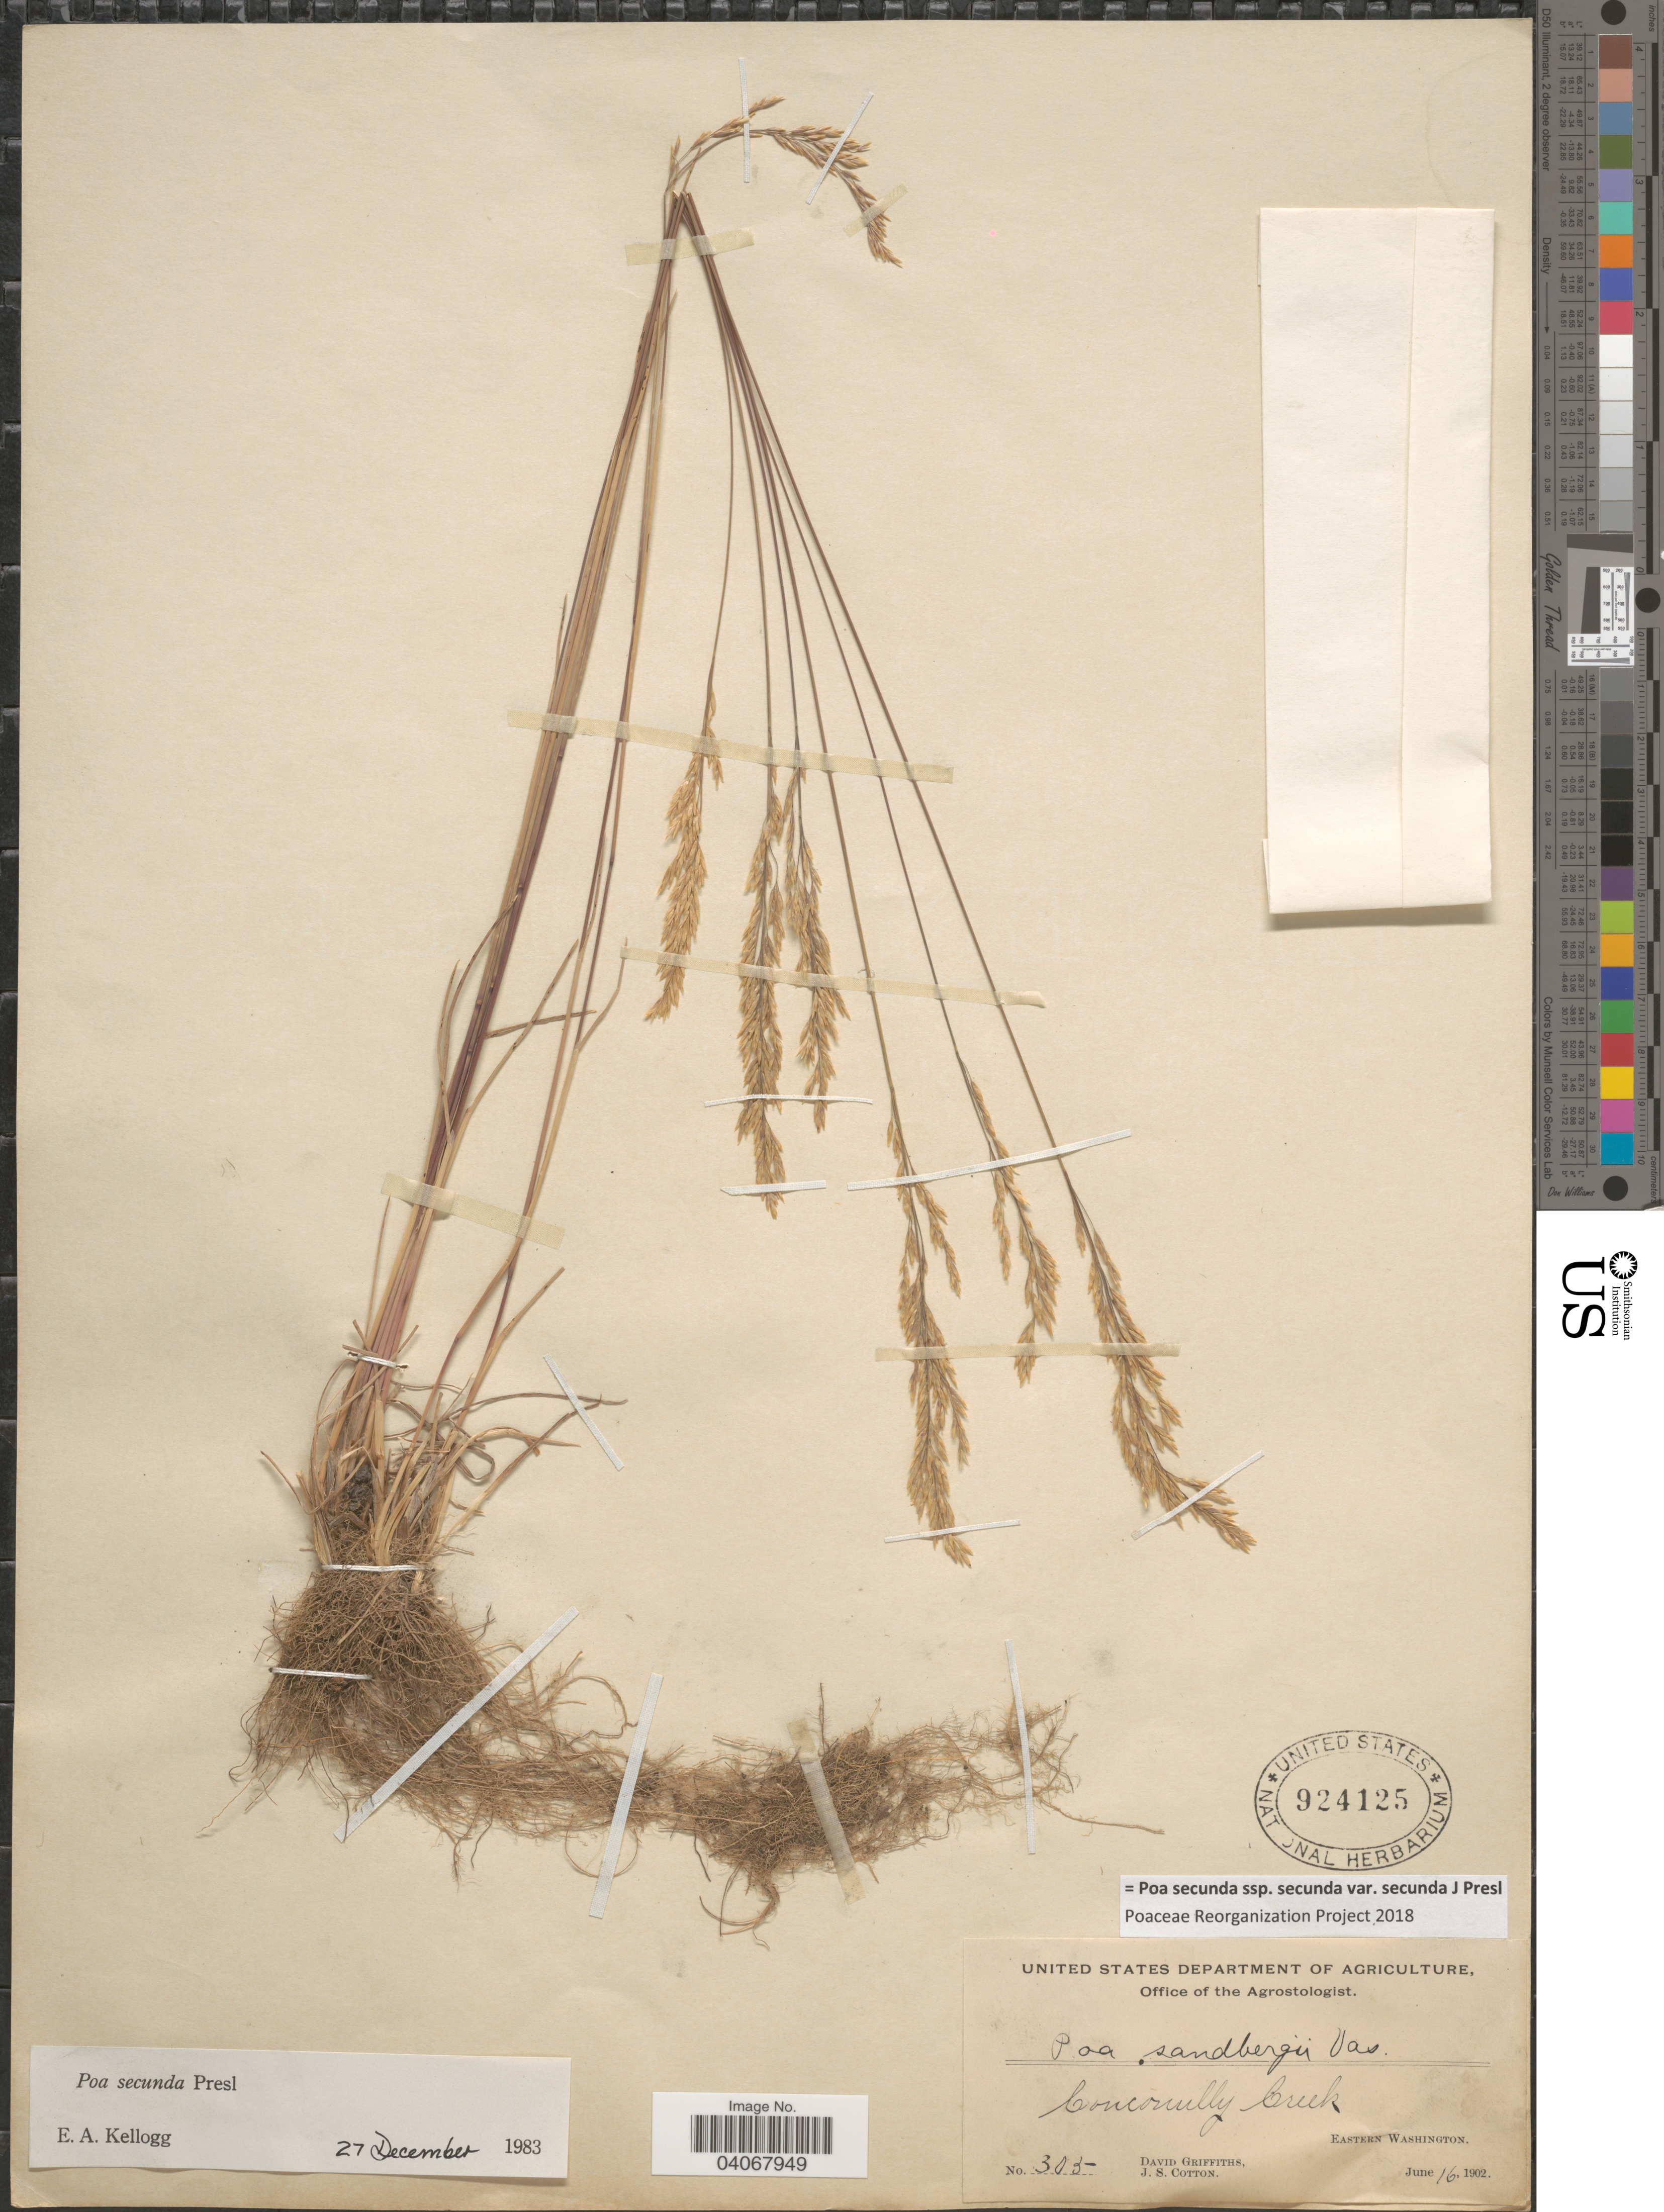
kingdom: Plantae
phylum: Tracheophyta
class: Liliopsida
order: Poales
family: Poaceae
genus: Poa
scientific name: Poa secunda subsp. secunda var. secunda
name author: J. Presl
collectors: D. Griffiths & J. S. Cotton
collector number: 305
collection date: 1902-06-16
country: United States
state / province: Washington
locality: Conconully Creek. Eastern Washington.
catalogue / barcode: US 924125